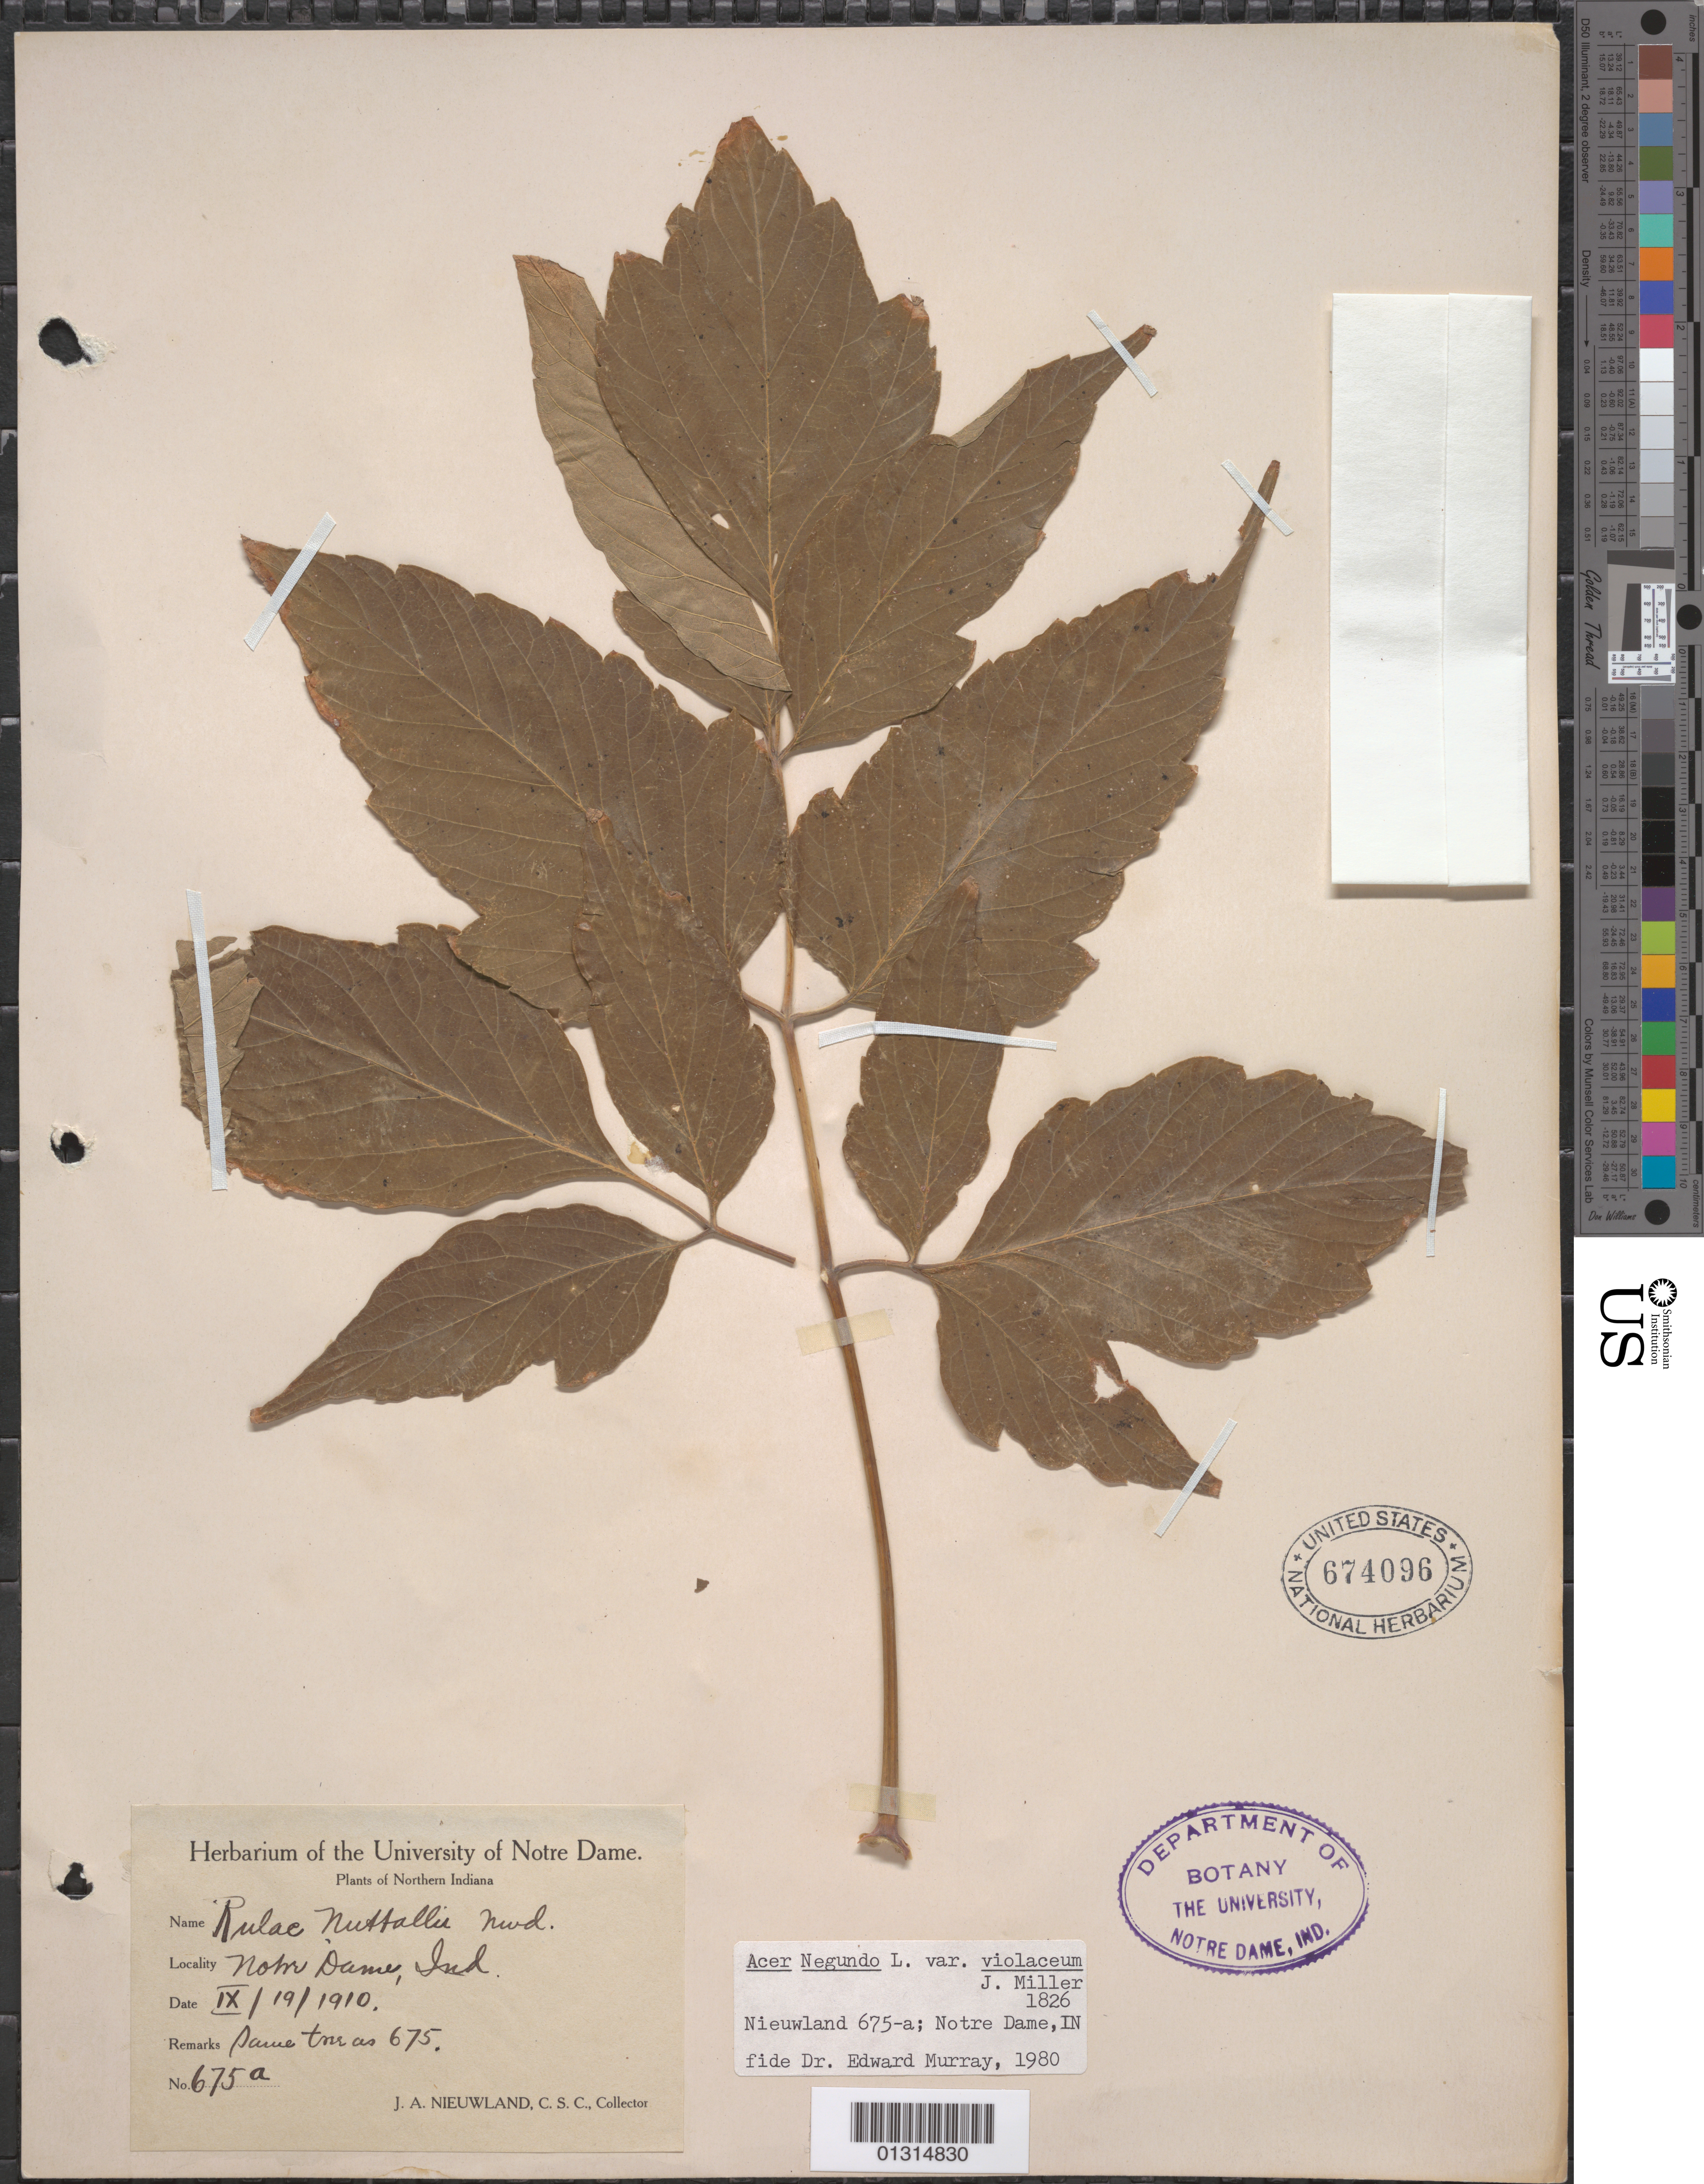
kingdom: Plantae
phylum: Tracheophyta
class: Magnoliopsida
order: Sapindales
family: Sapindaceae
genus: Acer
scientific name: Acer negundo var. violaceum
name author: (Booth ex Loudon) H. Jaeger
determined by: Murray, Edward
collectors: J. A. Nieuwland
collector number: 675 a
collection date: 1910-09-19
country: United States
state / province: Indiana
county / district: St. Joseph County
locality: Notre Dame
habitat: Same tree as 675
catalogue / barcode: US 674096